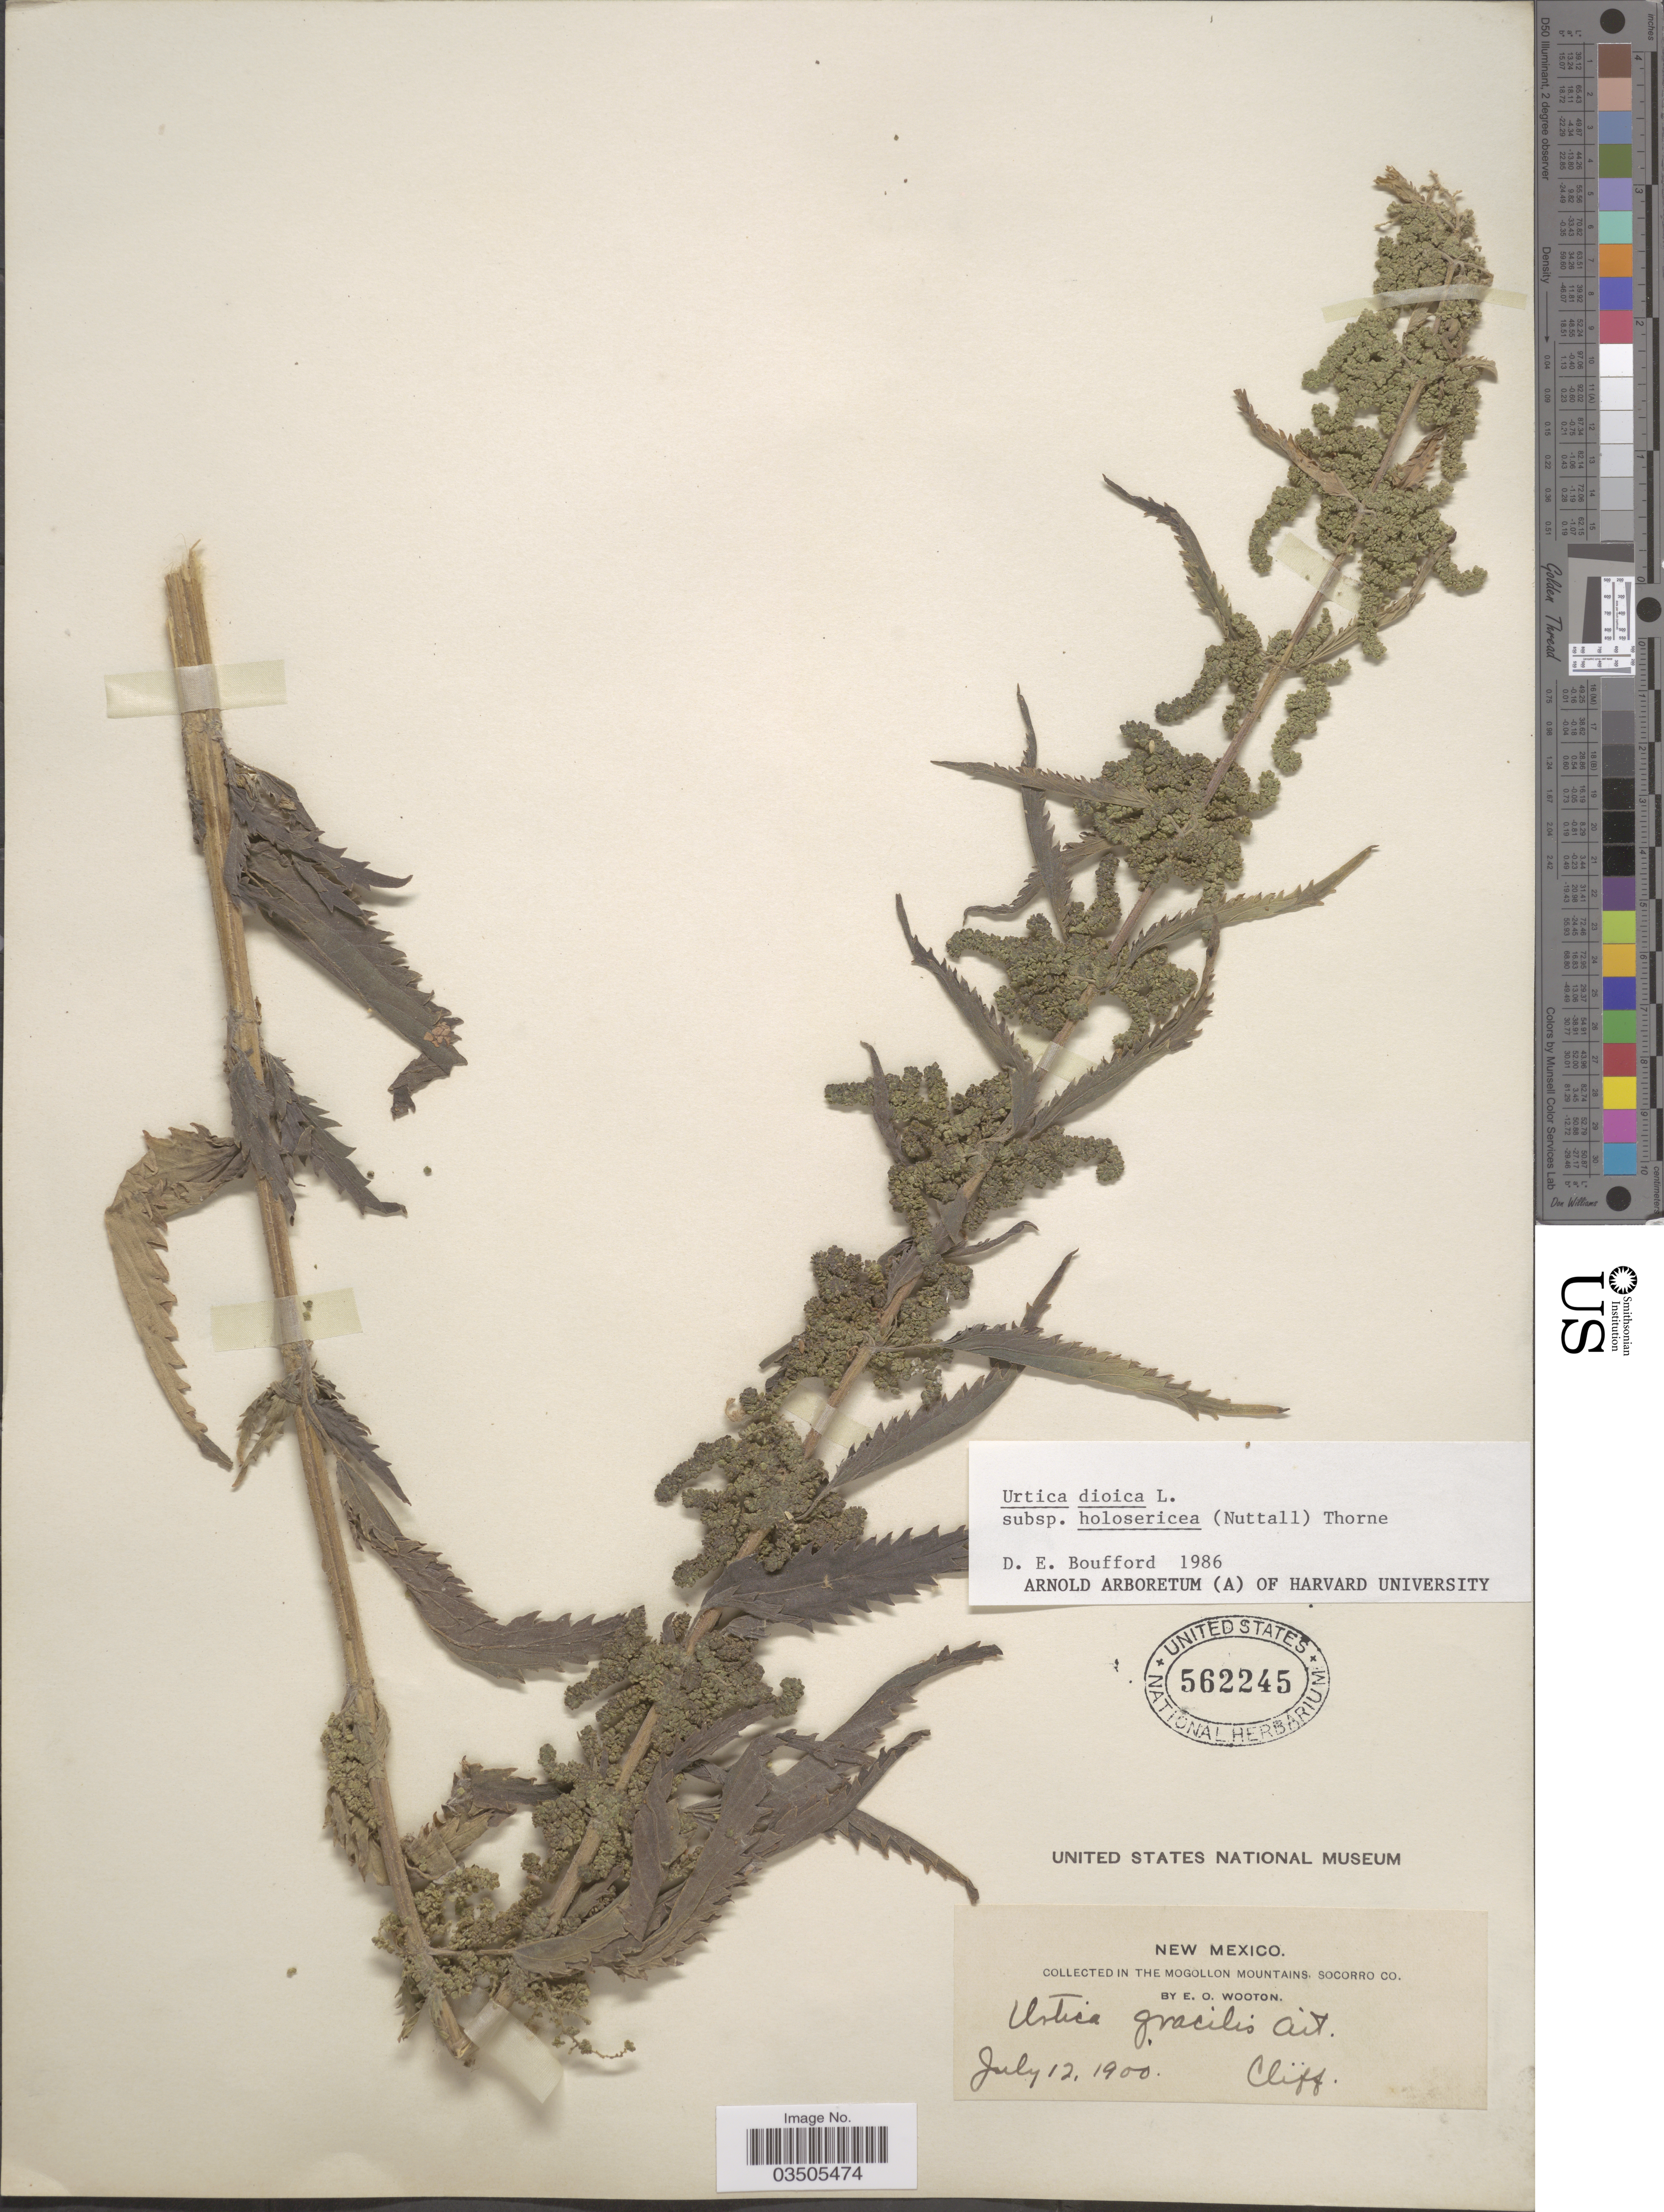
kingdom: Plantae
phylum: Tracheophyta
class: Magnoliopsida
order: Rosales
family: Urticaceae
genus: Urtica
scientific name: Urtica dioica subsp. holosericea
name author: (Nutt.) Thorne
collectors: E. O. Wooton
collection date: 1900-07-12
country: United States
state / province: New Mexico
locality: Mogollon Mountains, Socorro Co. Cliff.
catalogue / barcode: US 562245